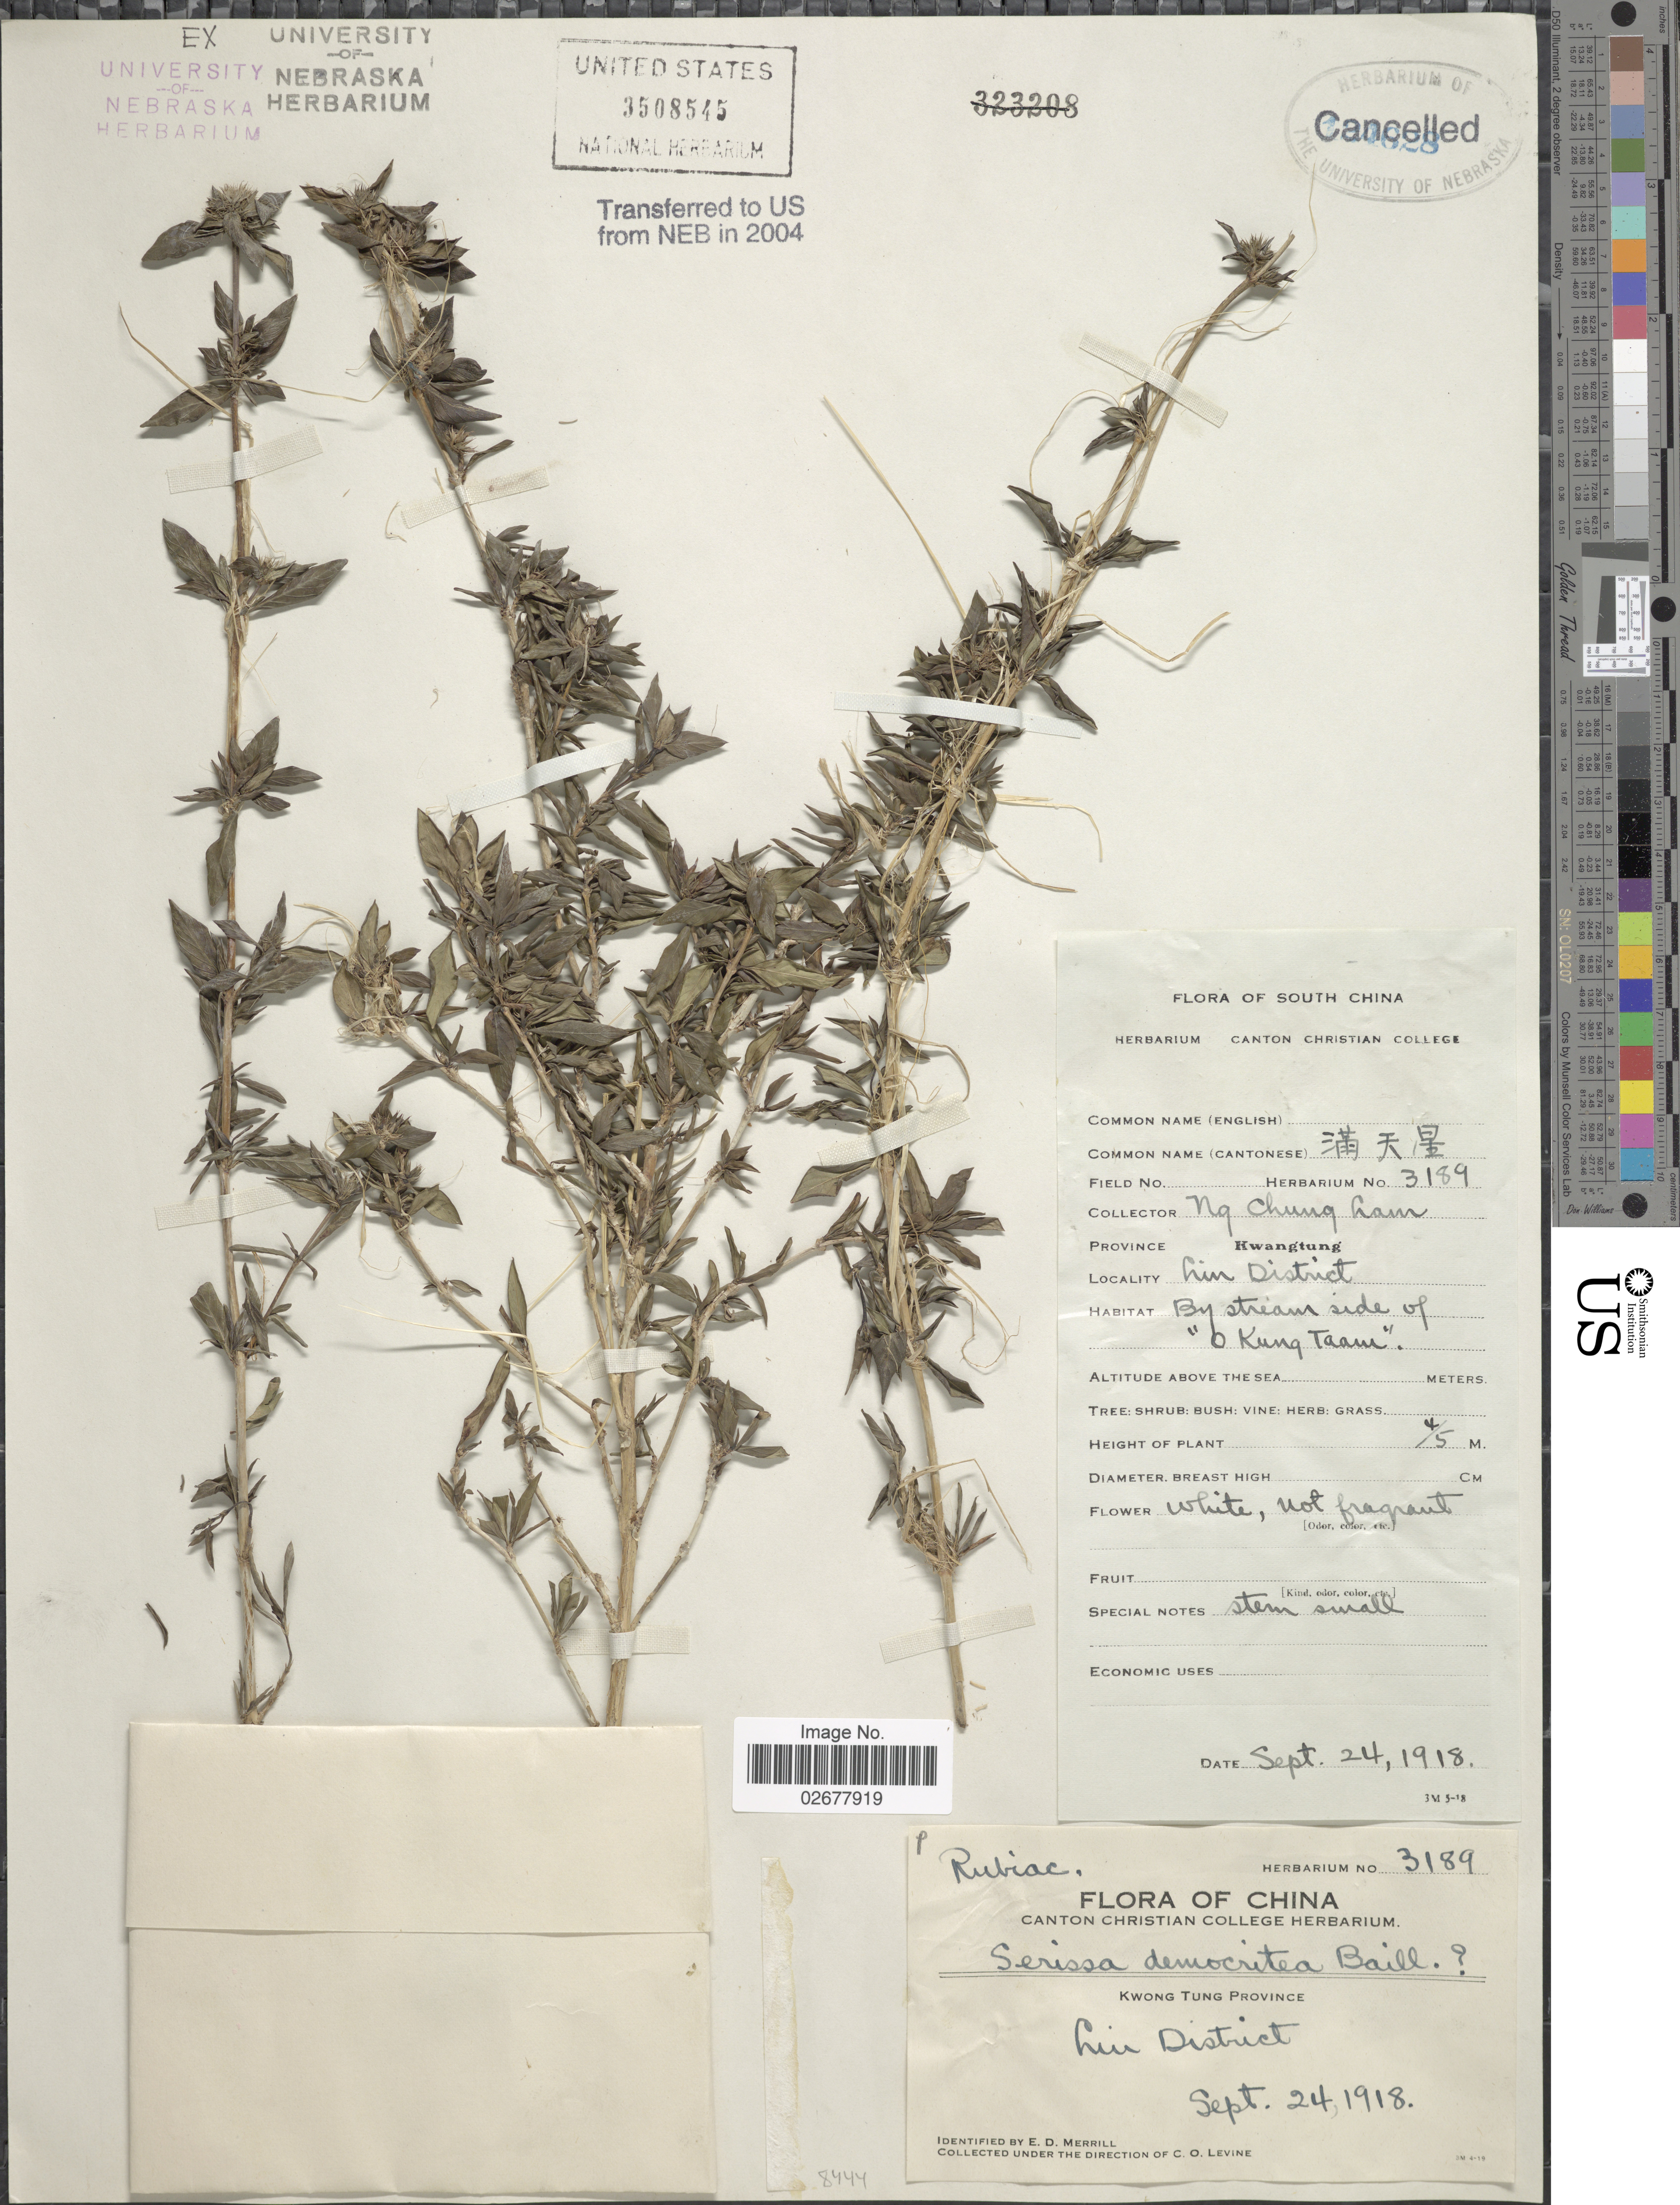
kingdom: Plantae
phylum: Tracheophyta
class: Magnoliopsida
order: Gentianales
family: Rubiaceae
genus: Serissa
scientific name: Serissa democritea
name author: Baill.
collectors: E. D. Merrill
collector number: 3189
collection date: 1918-09-24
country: China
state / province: Guangdong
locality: South China, Kwangtung, Kwong Tung Province, Lin District, By stream side of 'O Kung Taam'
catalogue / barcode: US 3508545